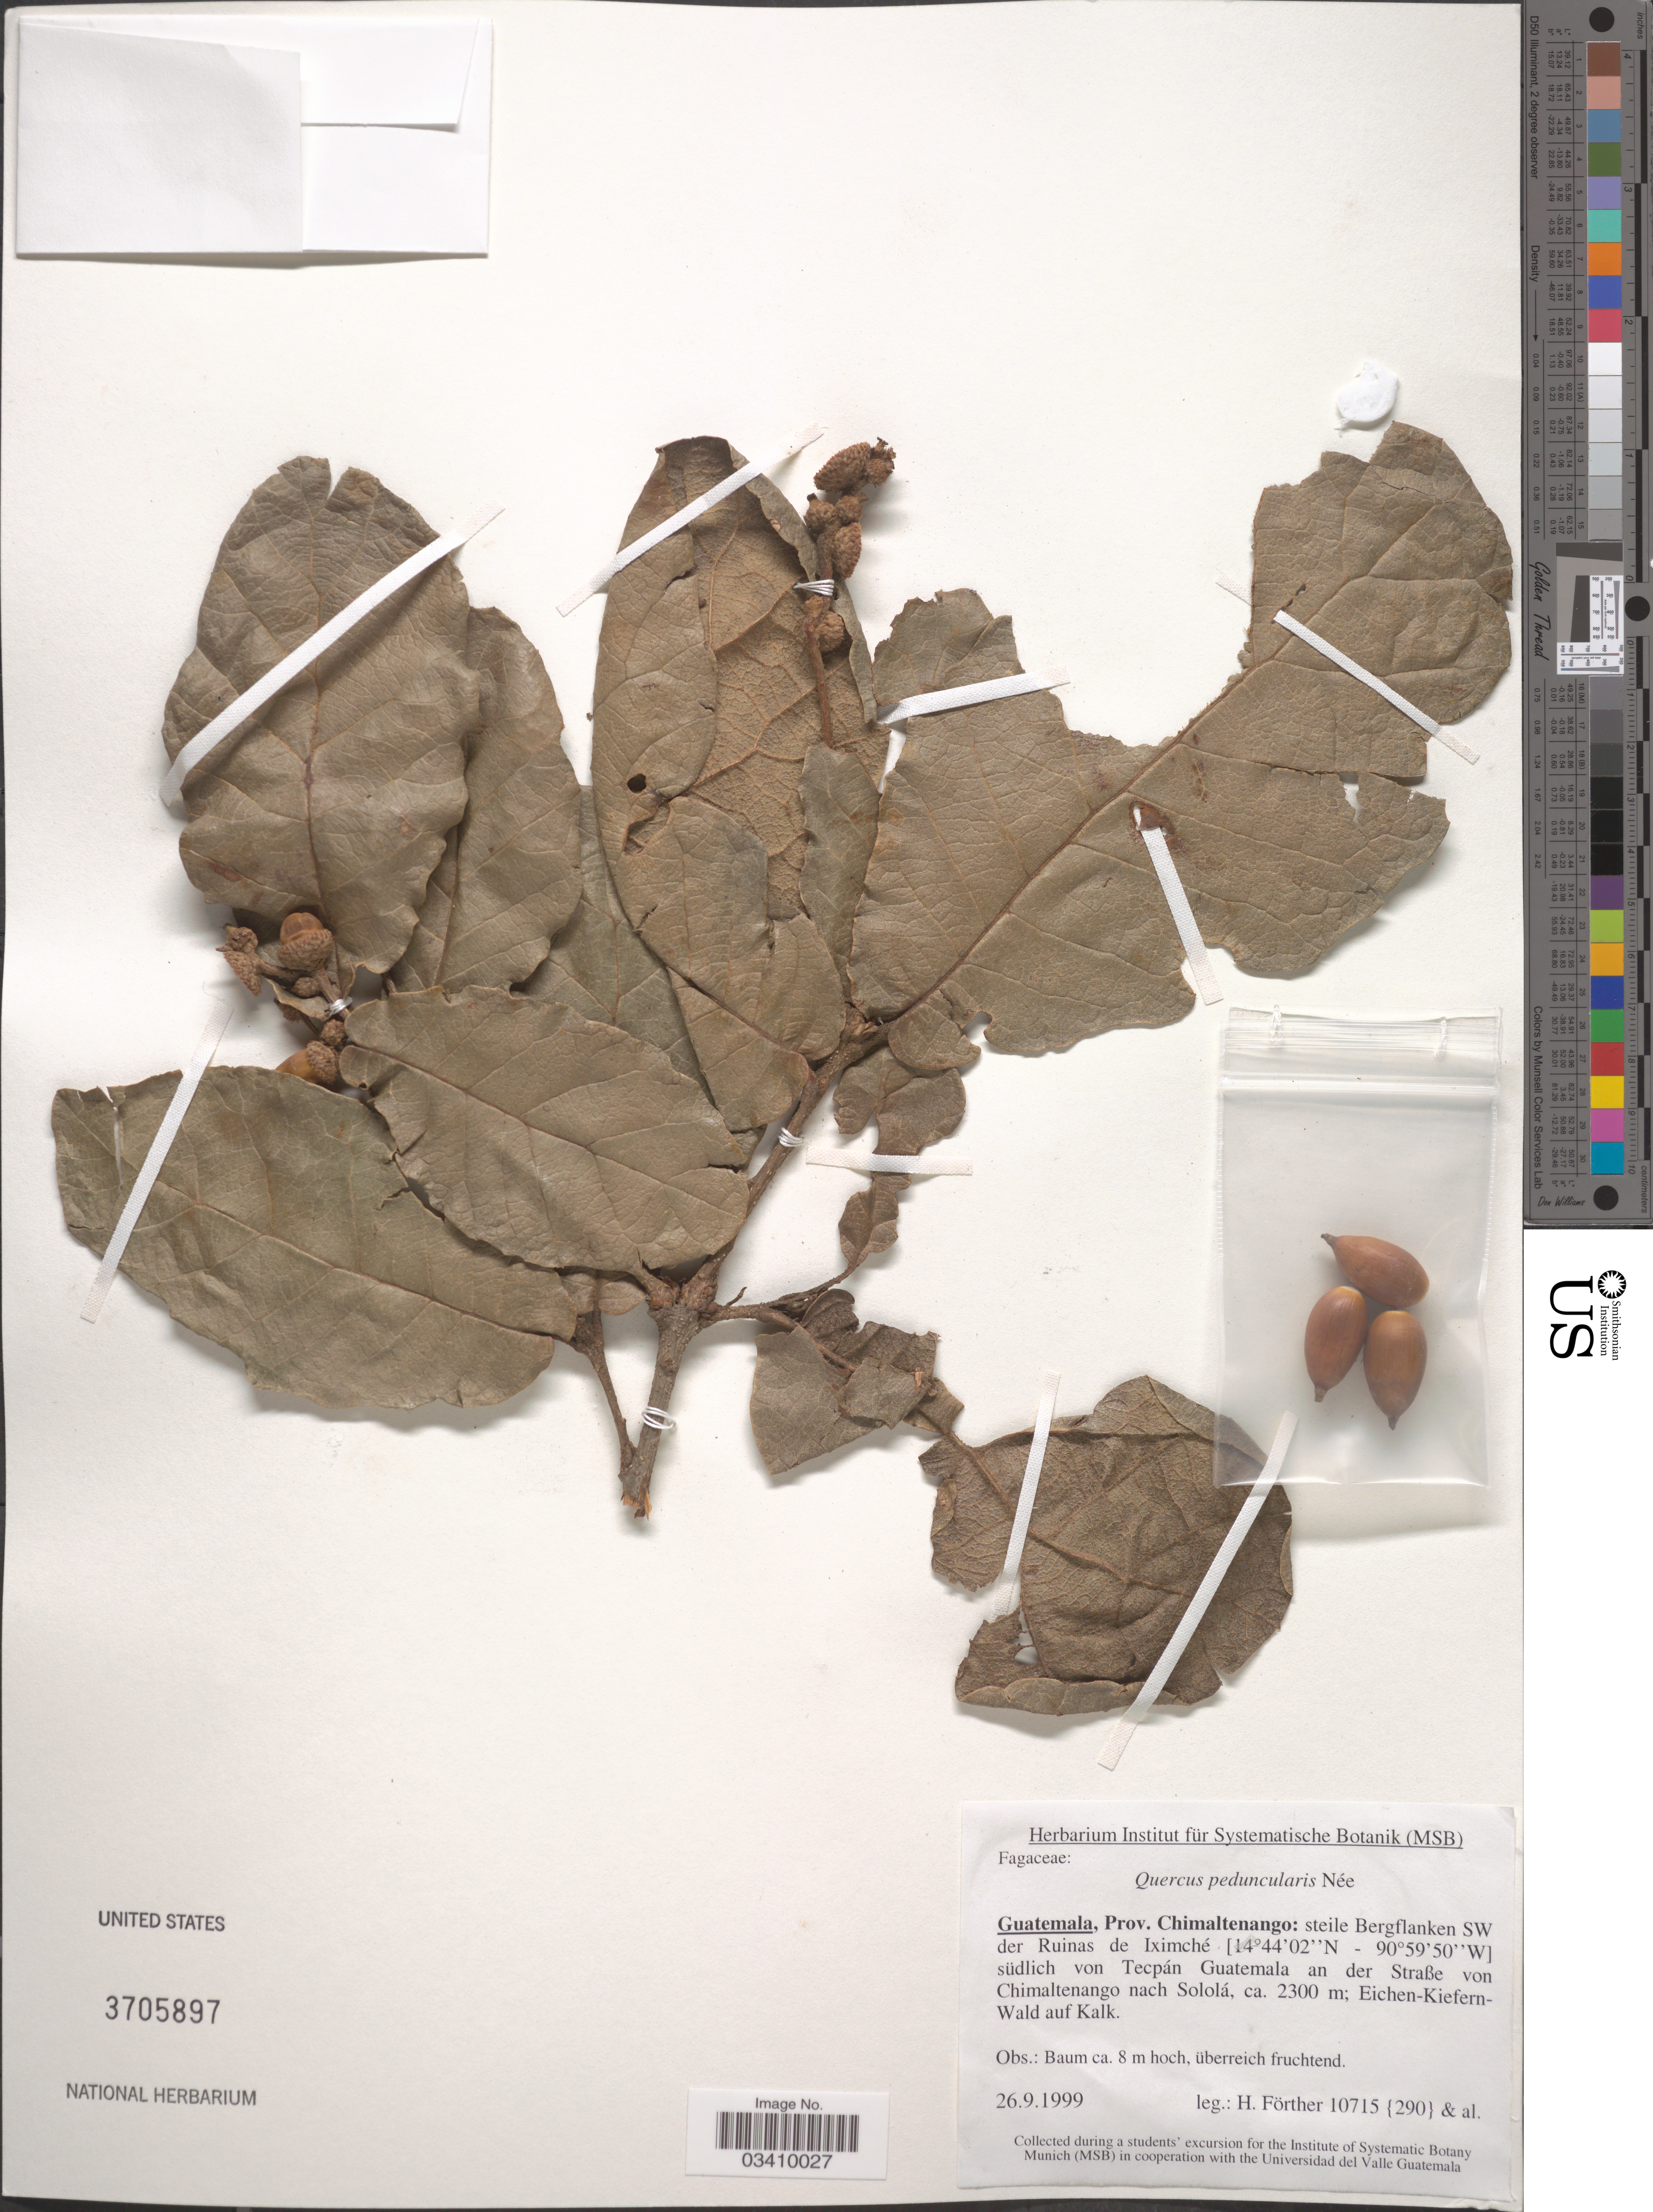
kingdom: Plantae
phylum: Tracheophyta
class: Magnoliopsida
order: Fagales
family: Fagaceae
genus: Quercus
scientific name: Quercus peduncularis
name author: Née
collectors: H. Förther & et al.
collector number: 10715 {290}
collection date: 1999-09-26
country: Guatemala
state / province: Chimaltenango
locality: Steile Bergflanken SW der Ruinas de Iximché südlich von Tecpán Guatemala an der Straße von Chimaltenango nach Sololá.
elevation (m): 2300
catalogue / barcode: US 3705897